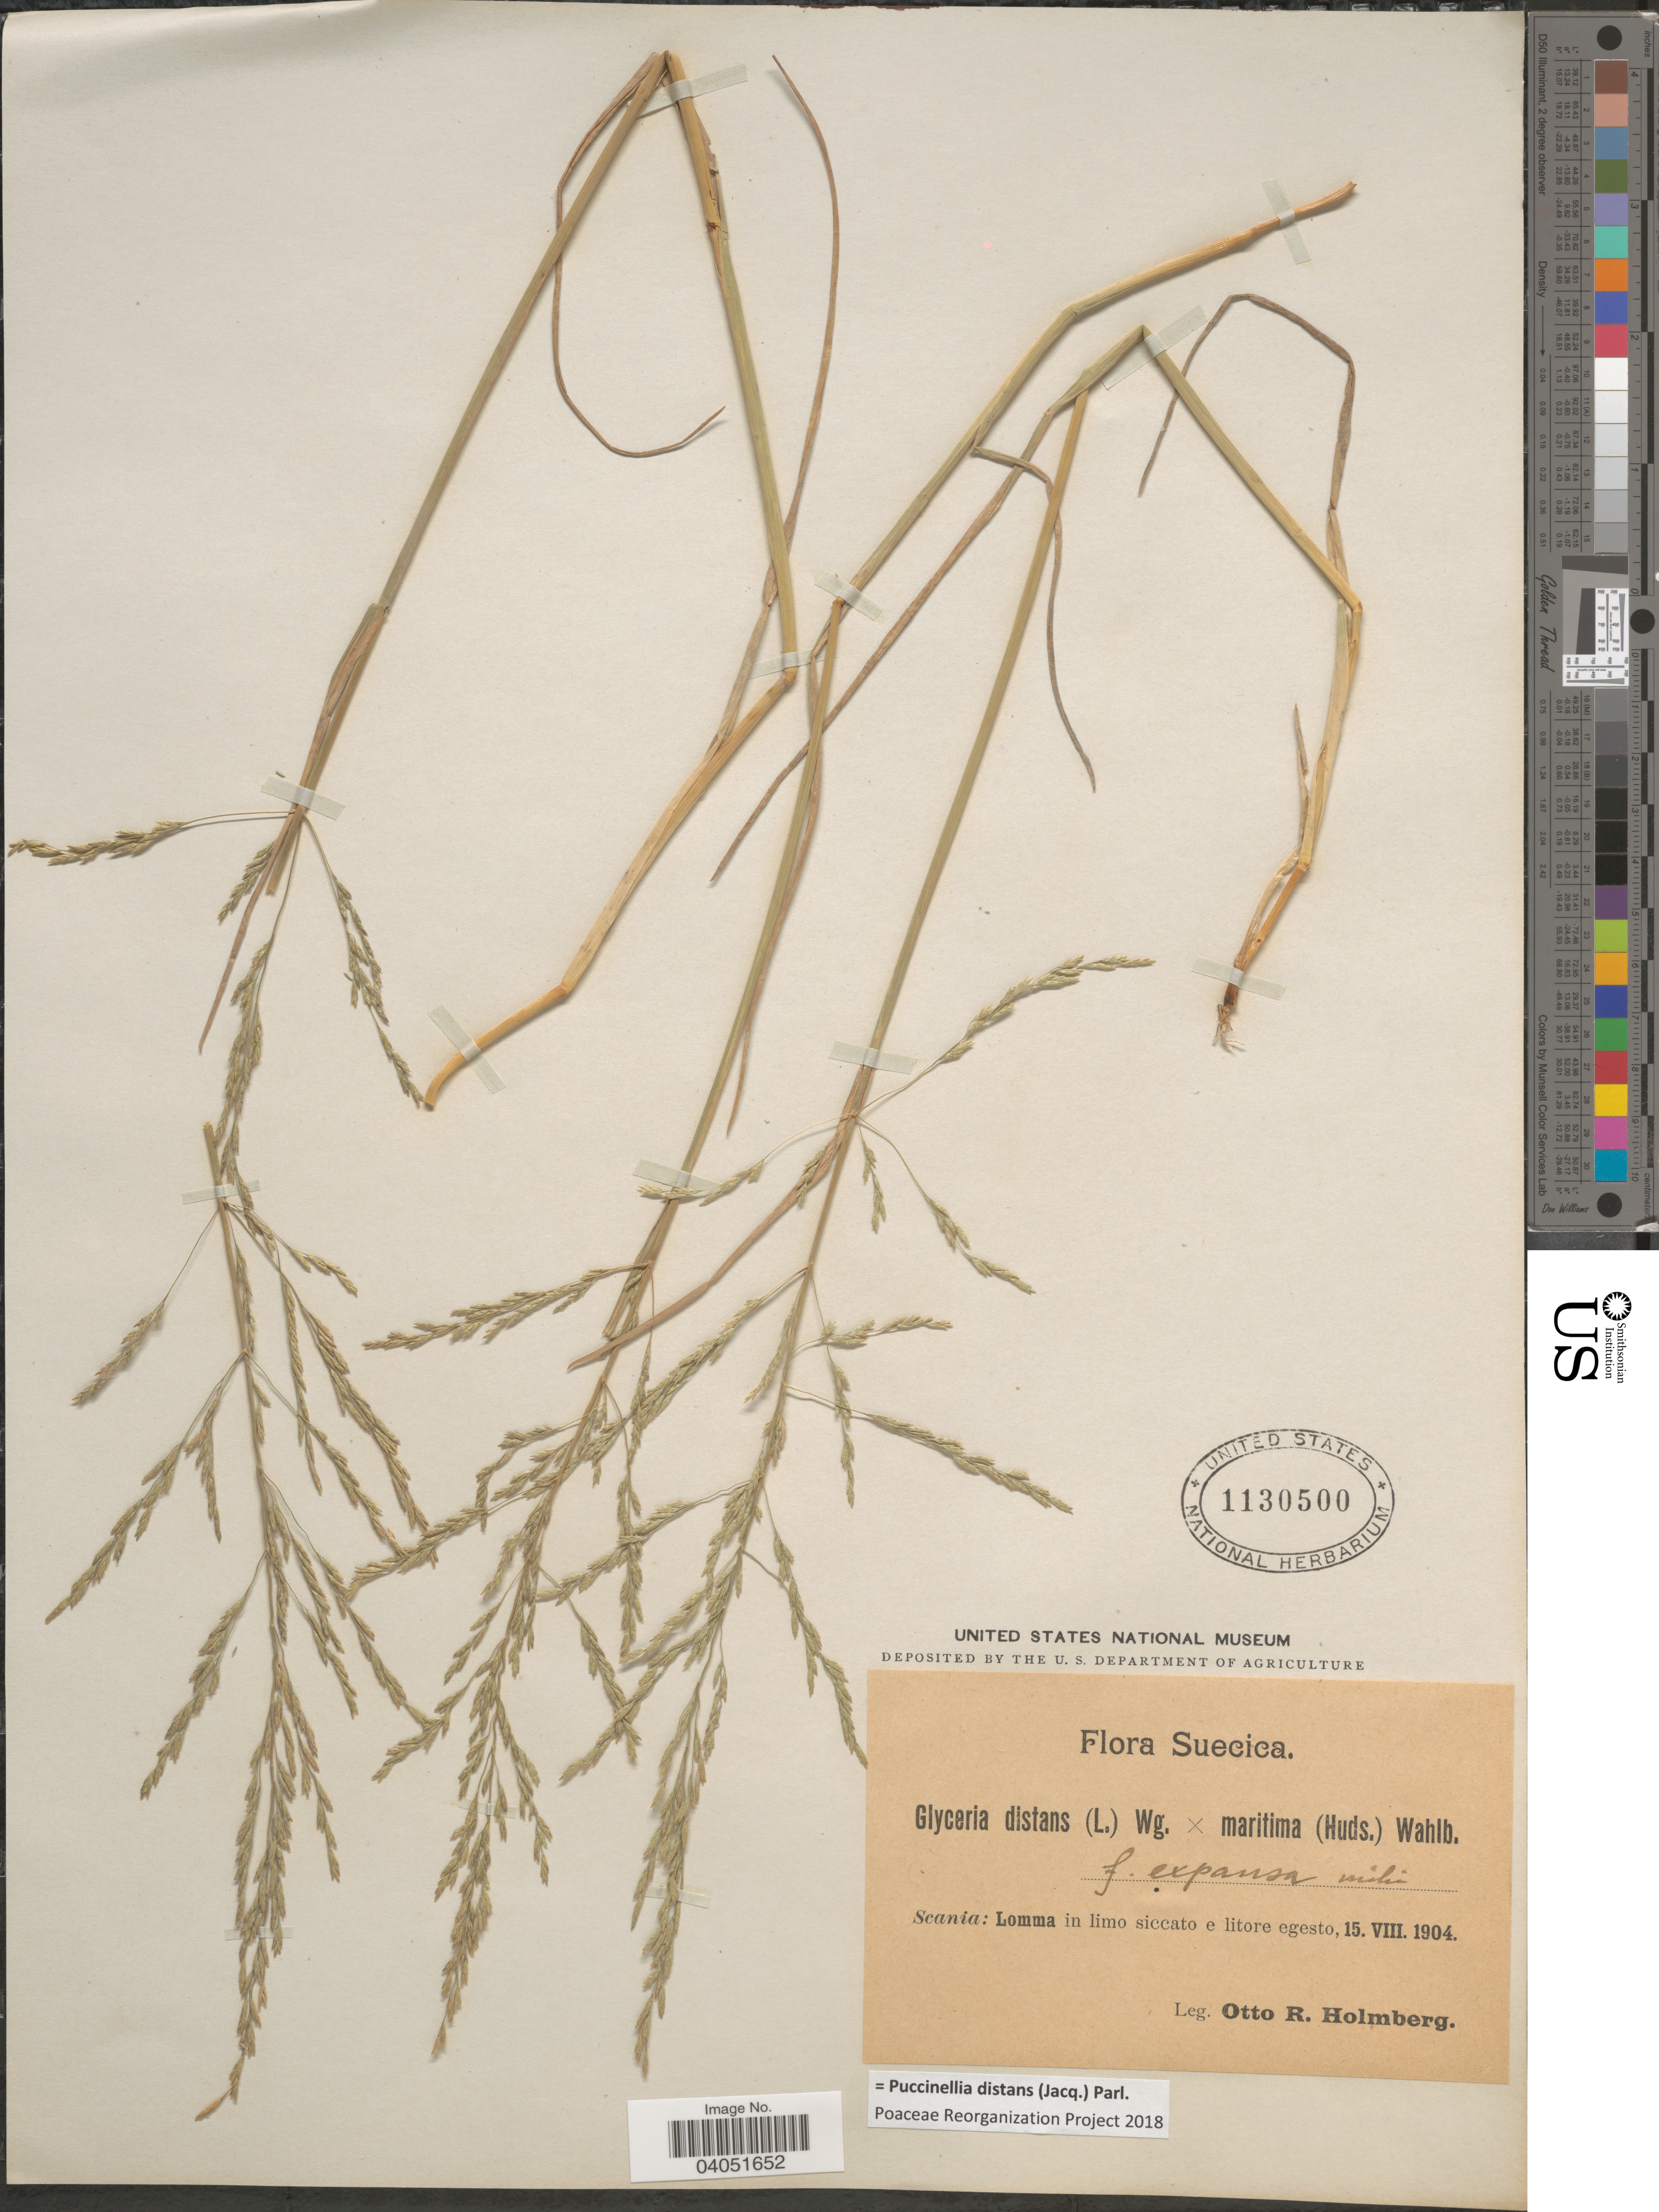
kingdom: Plantae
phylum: Tracheophyta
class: Liliopsida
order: Poales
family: Poaceae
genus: Puccinellia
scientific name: Puccinellia distans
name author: (Jacq.) Parl.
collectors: O. Holmberg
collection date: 1904-08-15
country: Sweden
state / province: Skåne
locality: Suecica. Scania: Lomma in limo siccato e litore egesto.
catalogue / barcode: US 1130500